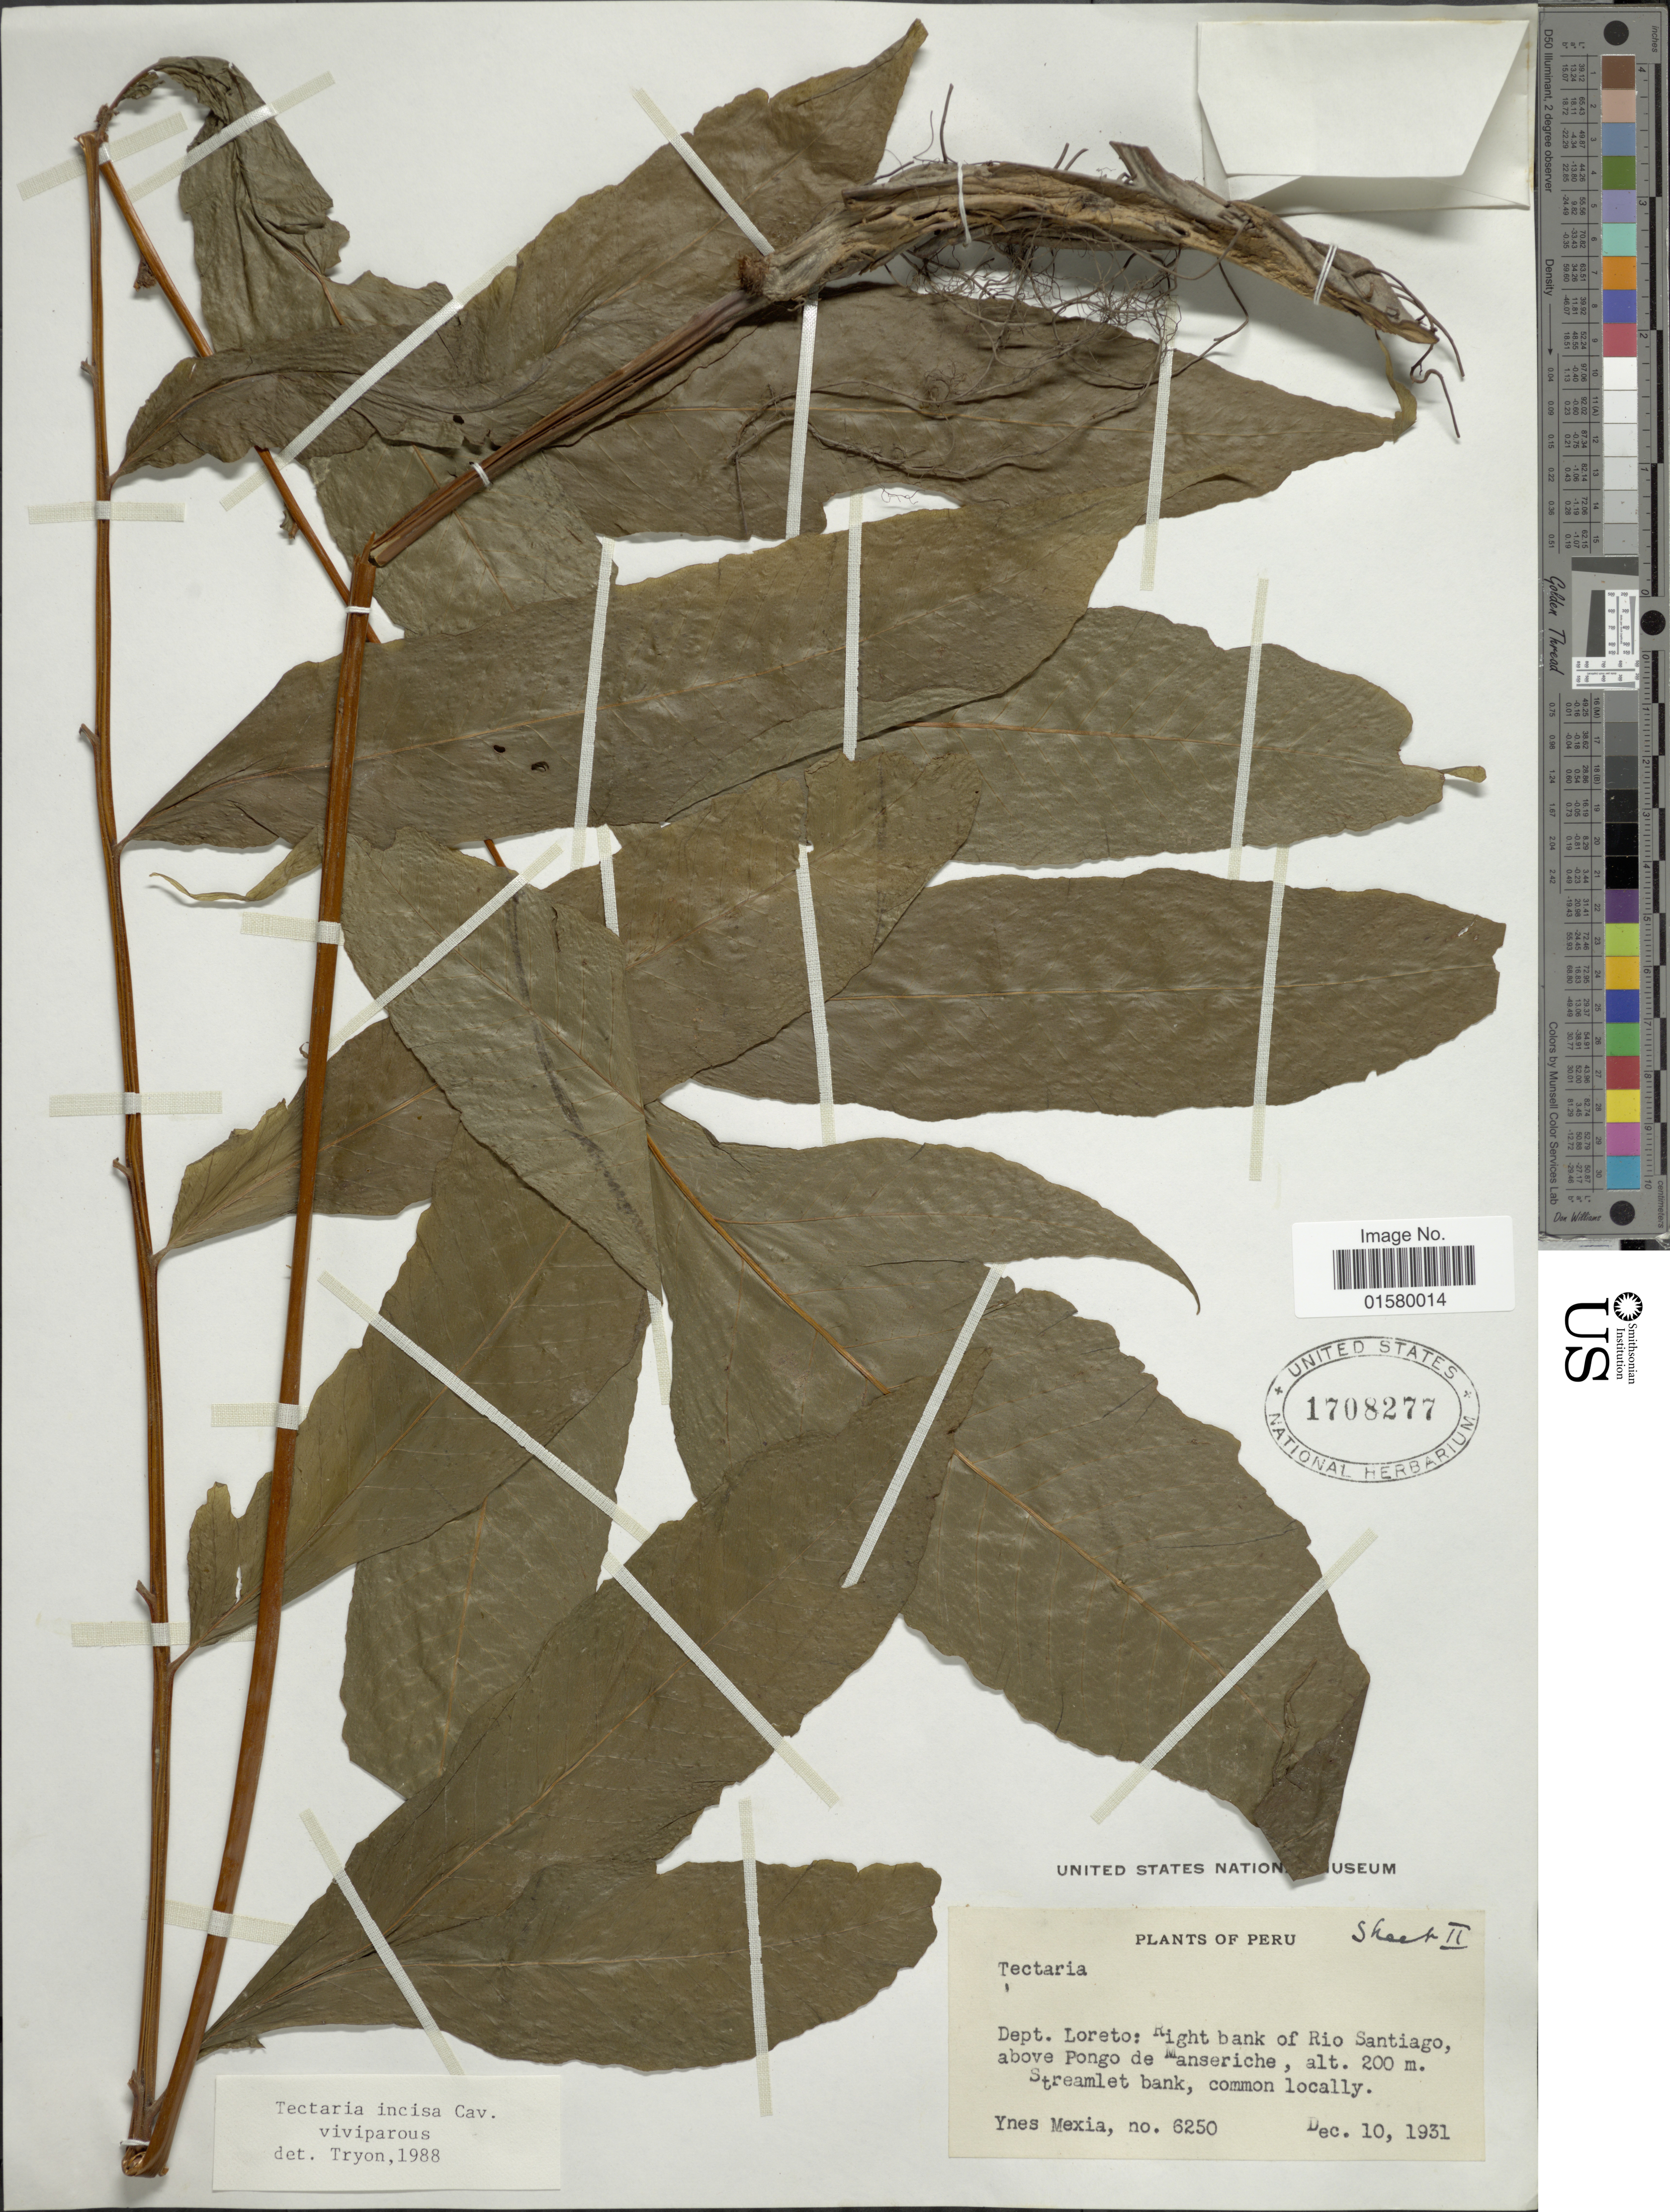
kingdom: Plantae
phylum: Tracheophyta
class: Polypodiopsida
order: Polypodiales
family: Tectariaceae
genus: Tectaria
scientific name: Tectaria vivipara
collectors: Y. Mexia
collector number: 6250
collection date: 1931-12-10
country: Peru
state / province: Loreto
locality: Dept. Loreto: right bank of Rio Santiago, above Pongo de Manseriche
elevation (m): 200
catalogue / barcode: US 1708277